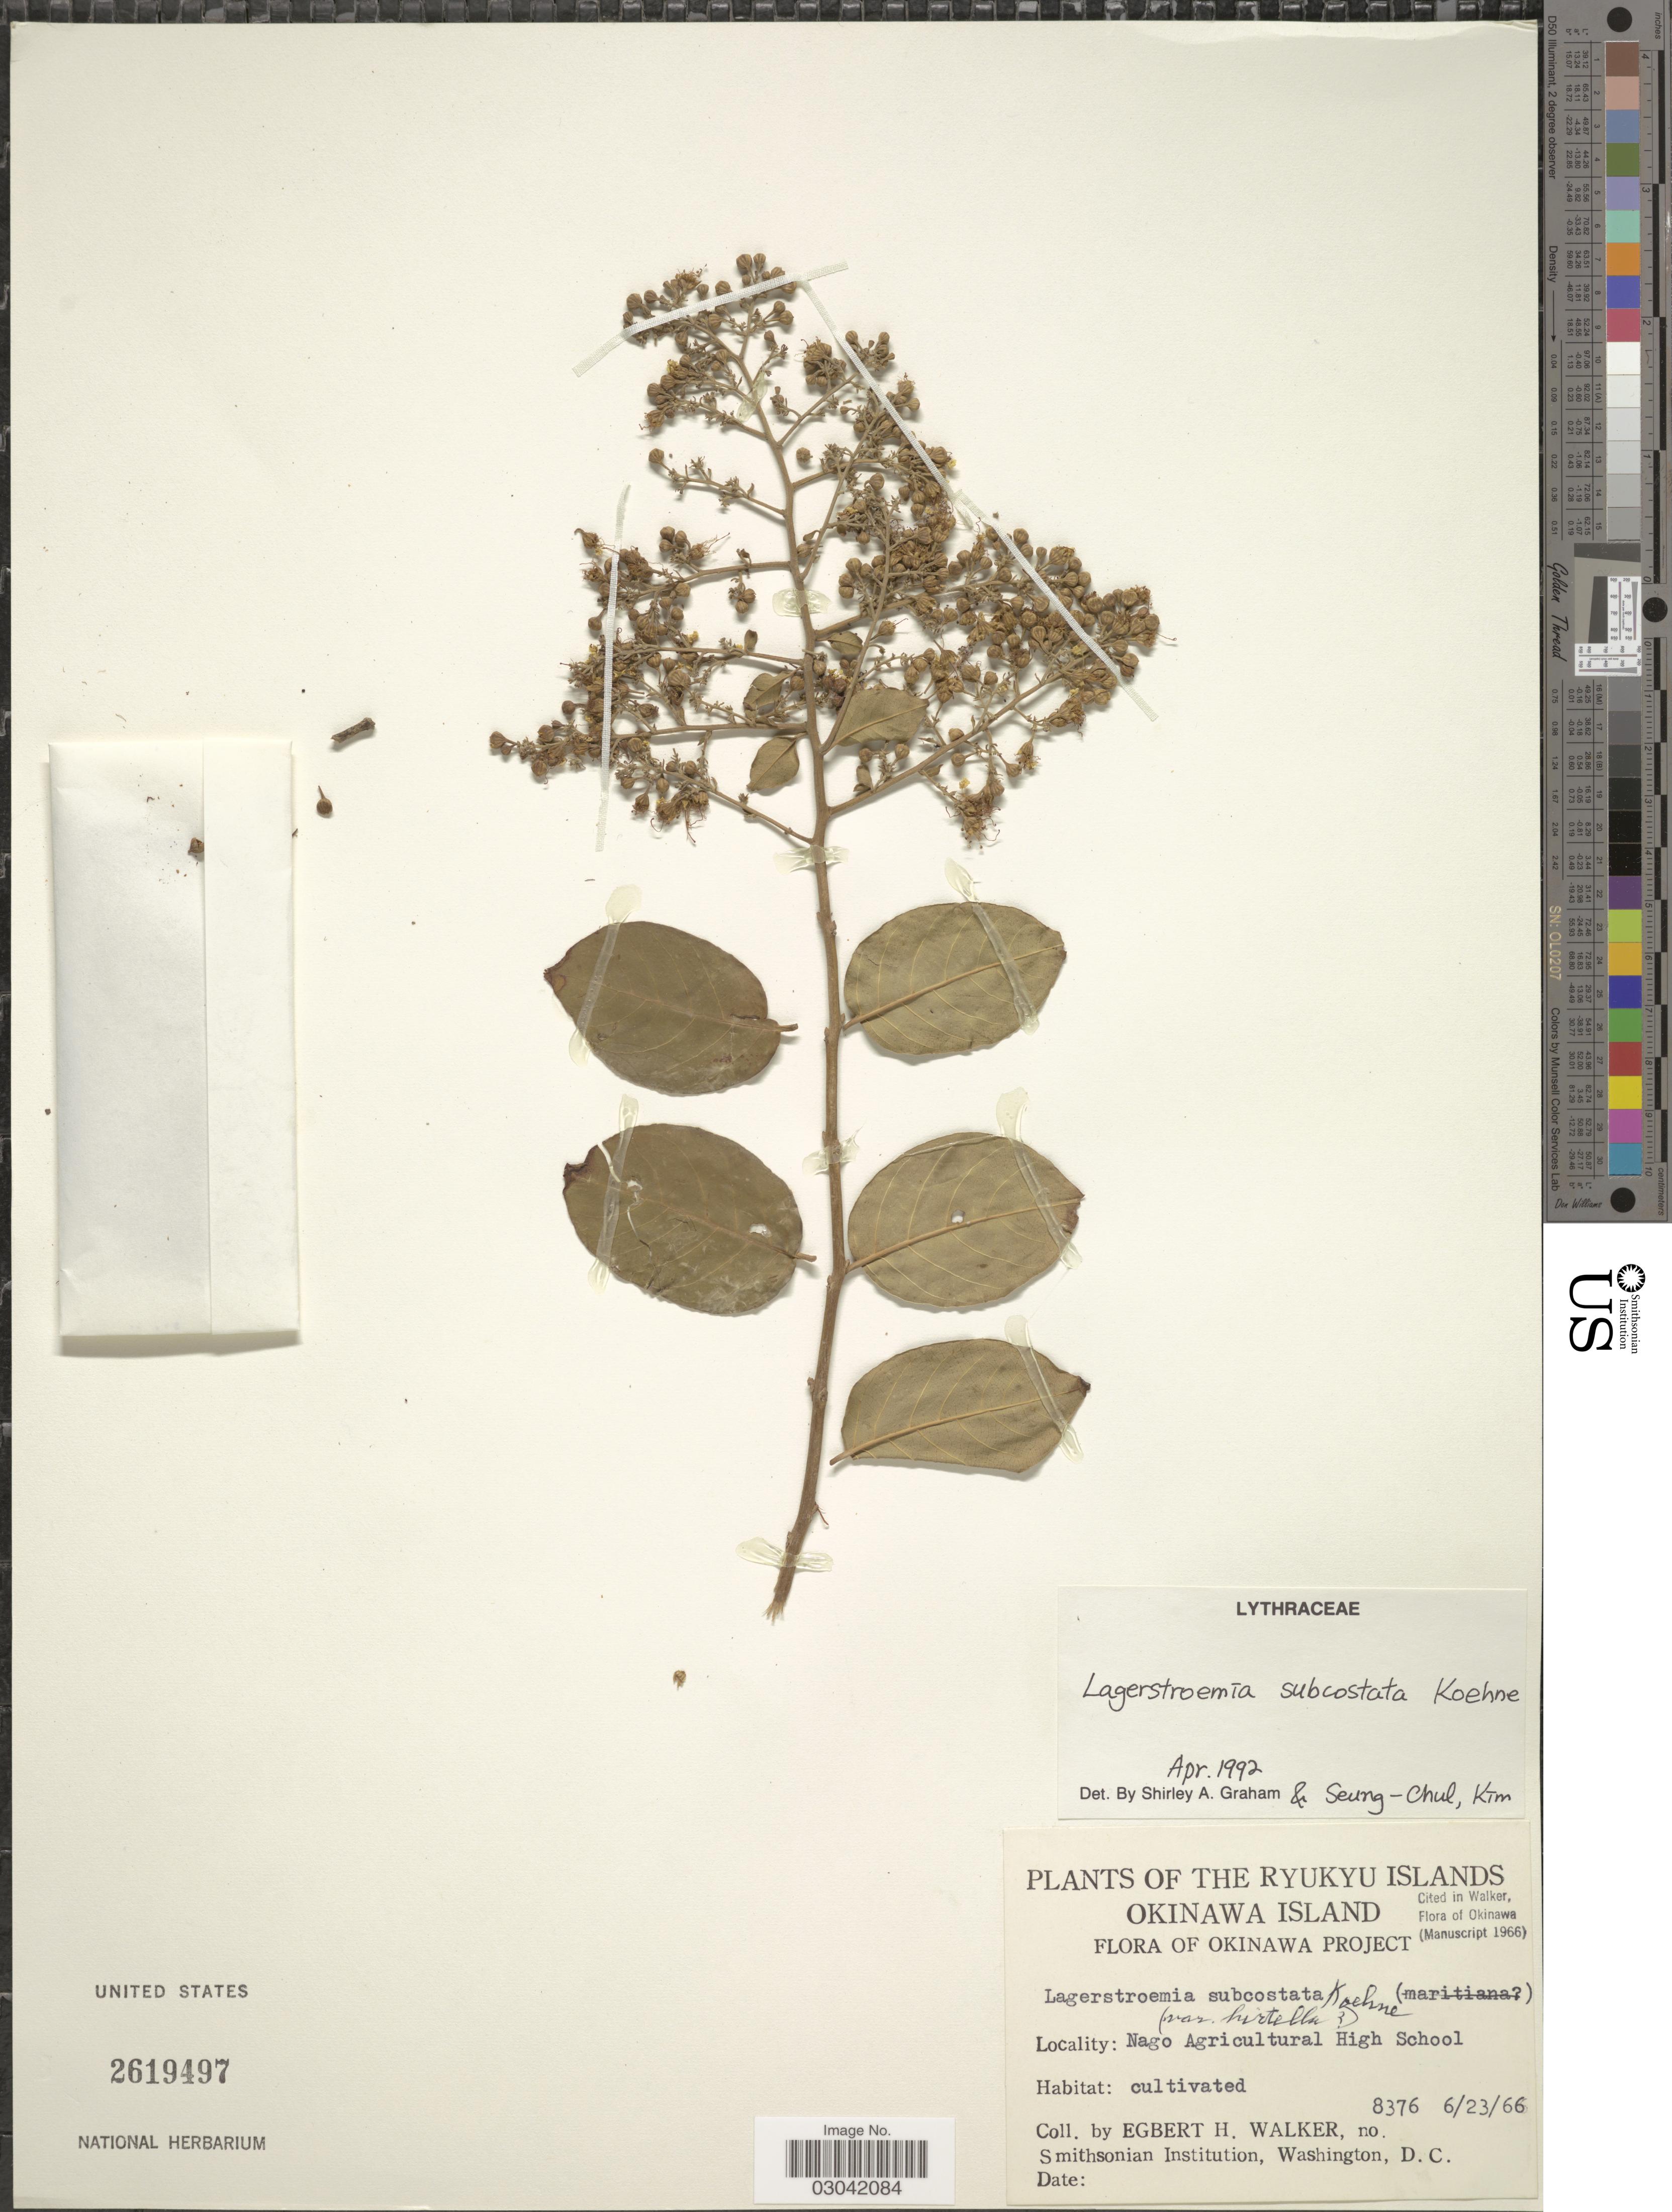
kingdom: Plantae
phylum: Tracheophyta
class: Magnoliopsida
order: Myrtales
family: Lythraceae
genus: Lagerstroemia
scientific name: Lagerstroemia subcostata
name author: Koehne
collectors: E. H. Walker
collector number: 8376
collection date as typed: Transcribed d/m/y: 23/6/66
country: Japan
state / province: Okinawa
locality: The Ryukyu Islands. Okinawa Project. Nago Agricultural High Shool.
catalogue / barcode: US 2619497